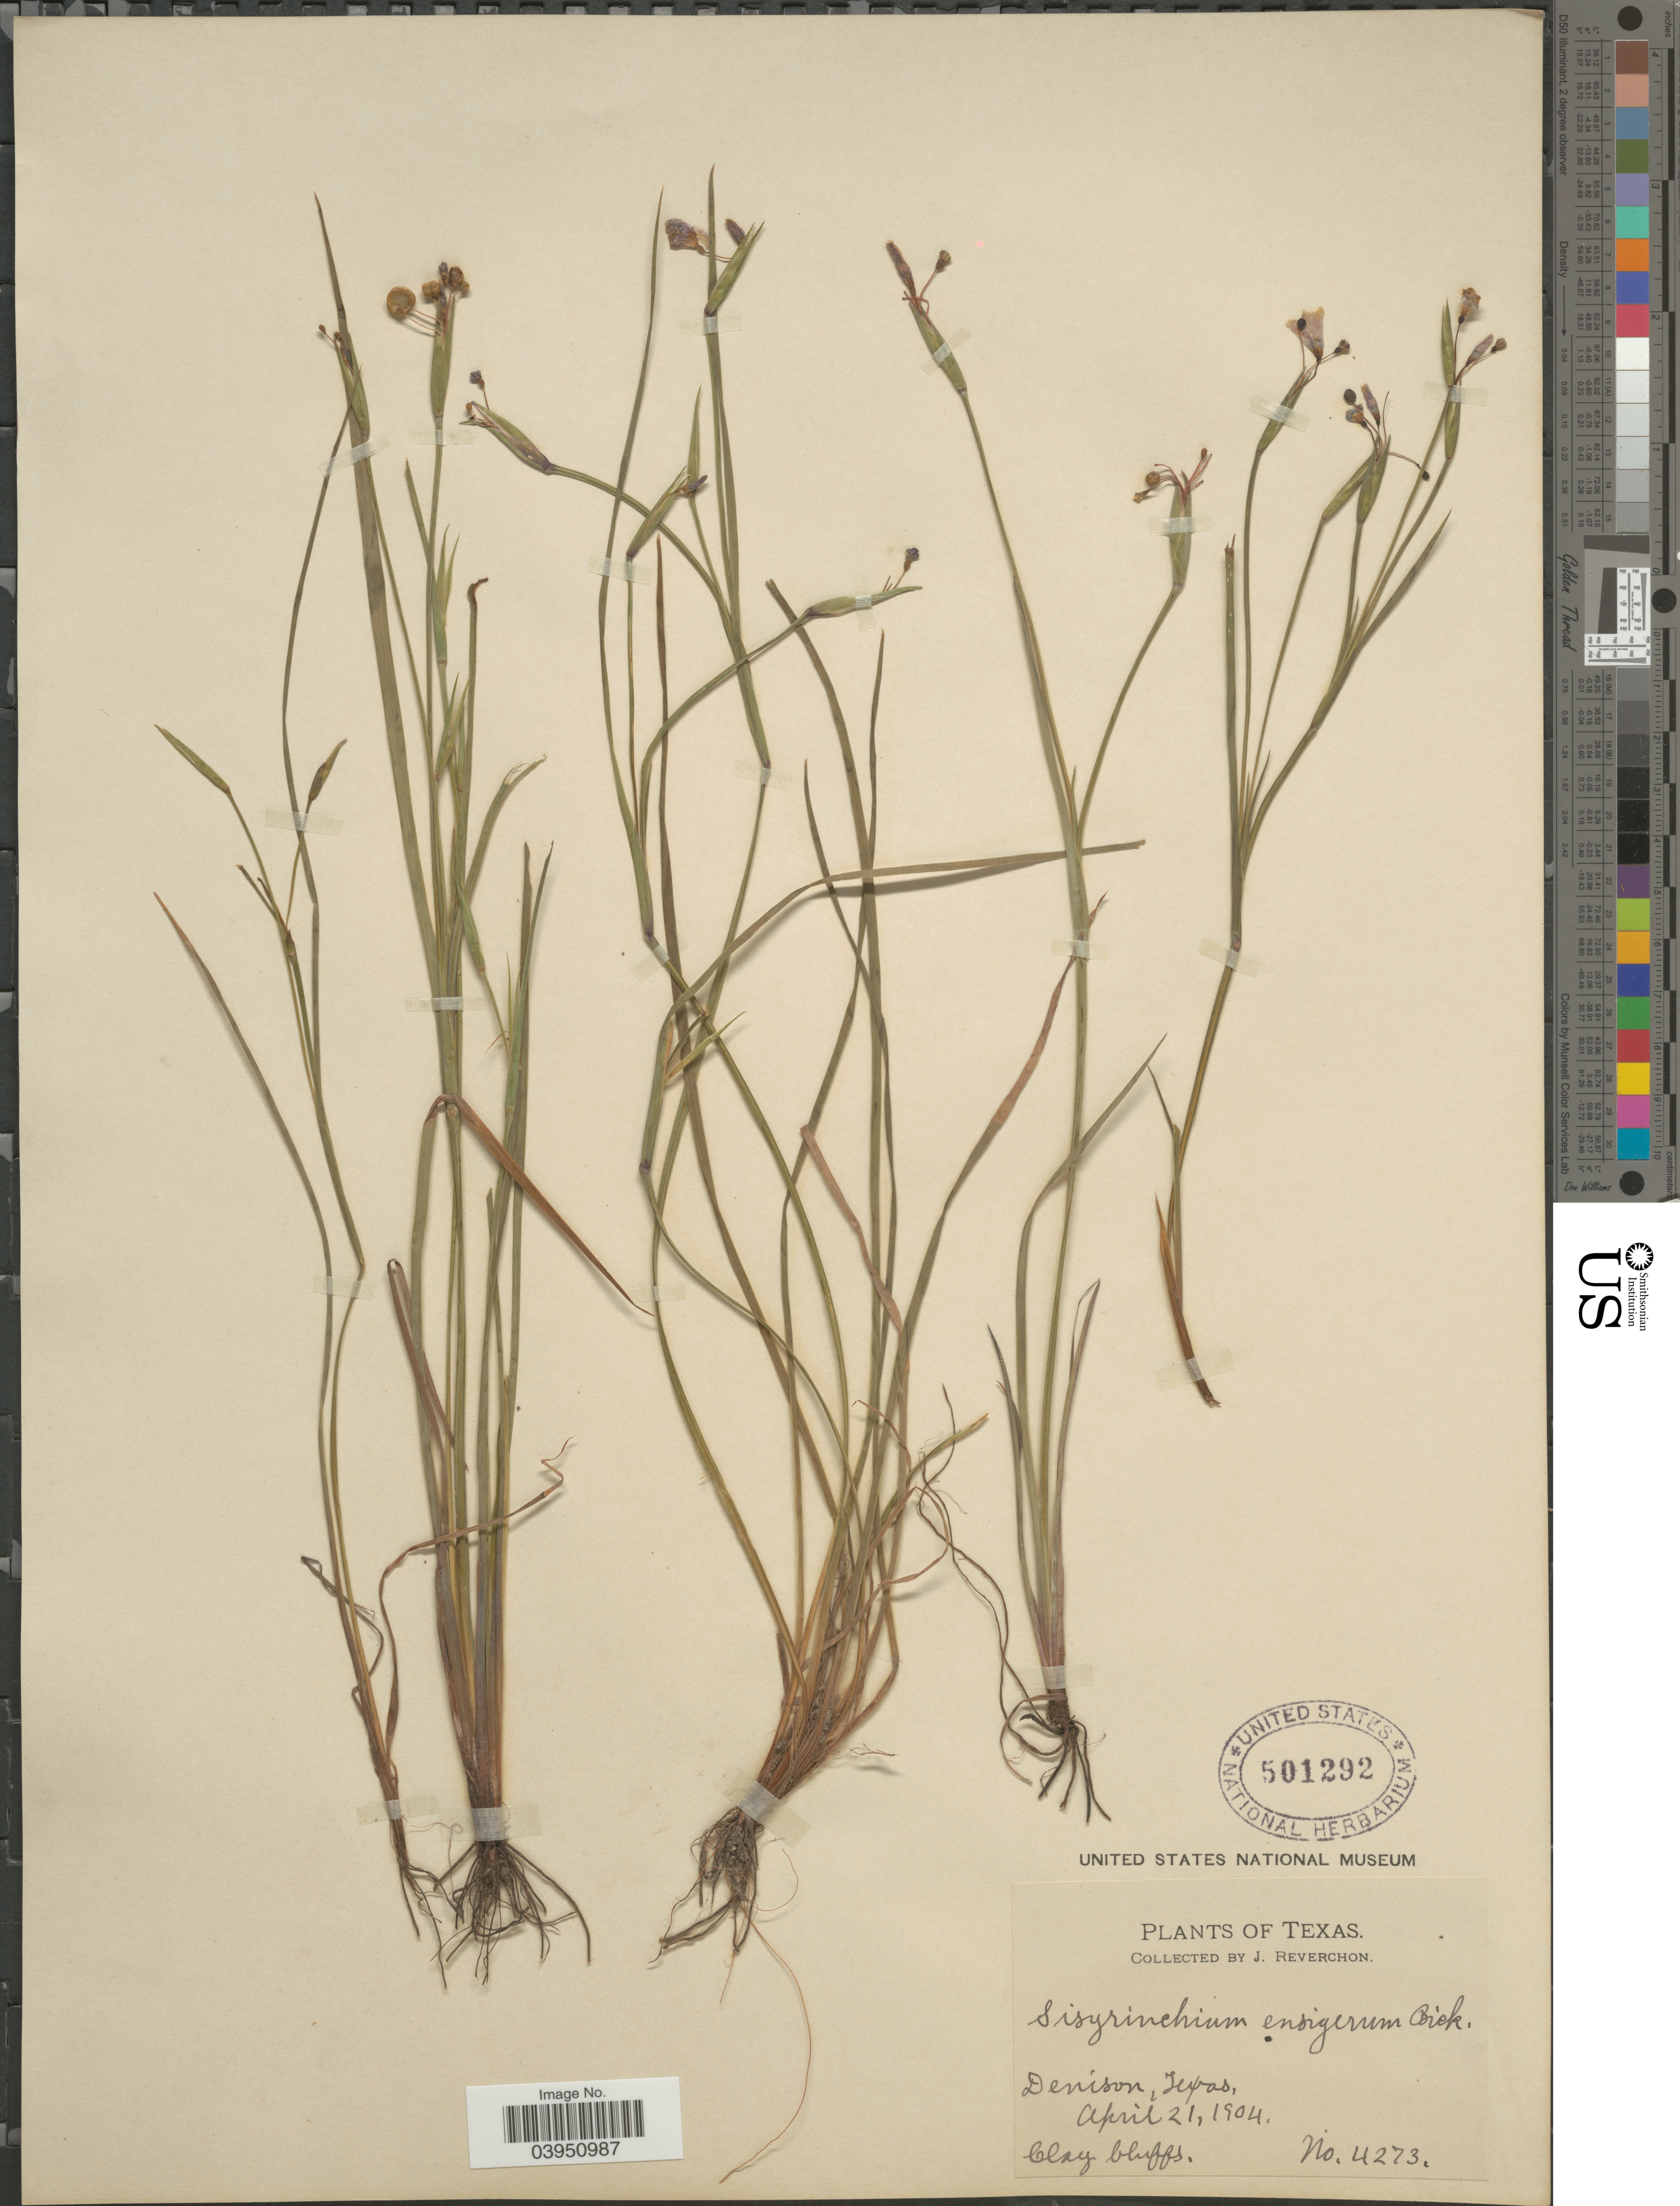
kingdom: Plantae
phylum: Tracheophyta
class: Liliopsida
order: Asparagales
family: Iridaceae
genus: Sisyrinchium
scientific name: Sisyrinchium ensigerum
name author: E.P. Bicknell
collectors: J. Reverchon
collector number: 4273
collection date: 1904-04-21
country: United States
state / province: Texas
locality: Denison.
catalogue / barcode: US 501292